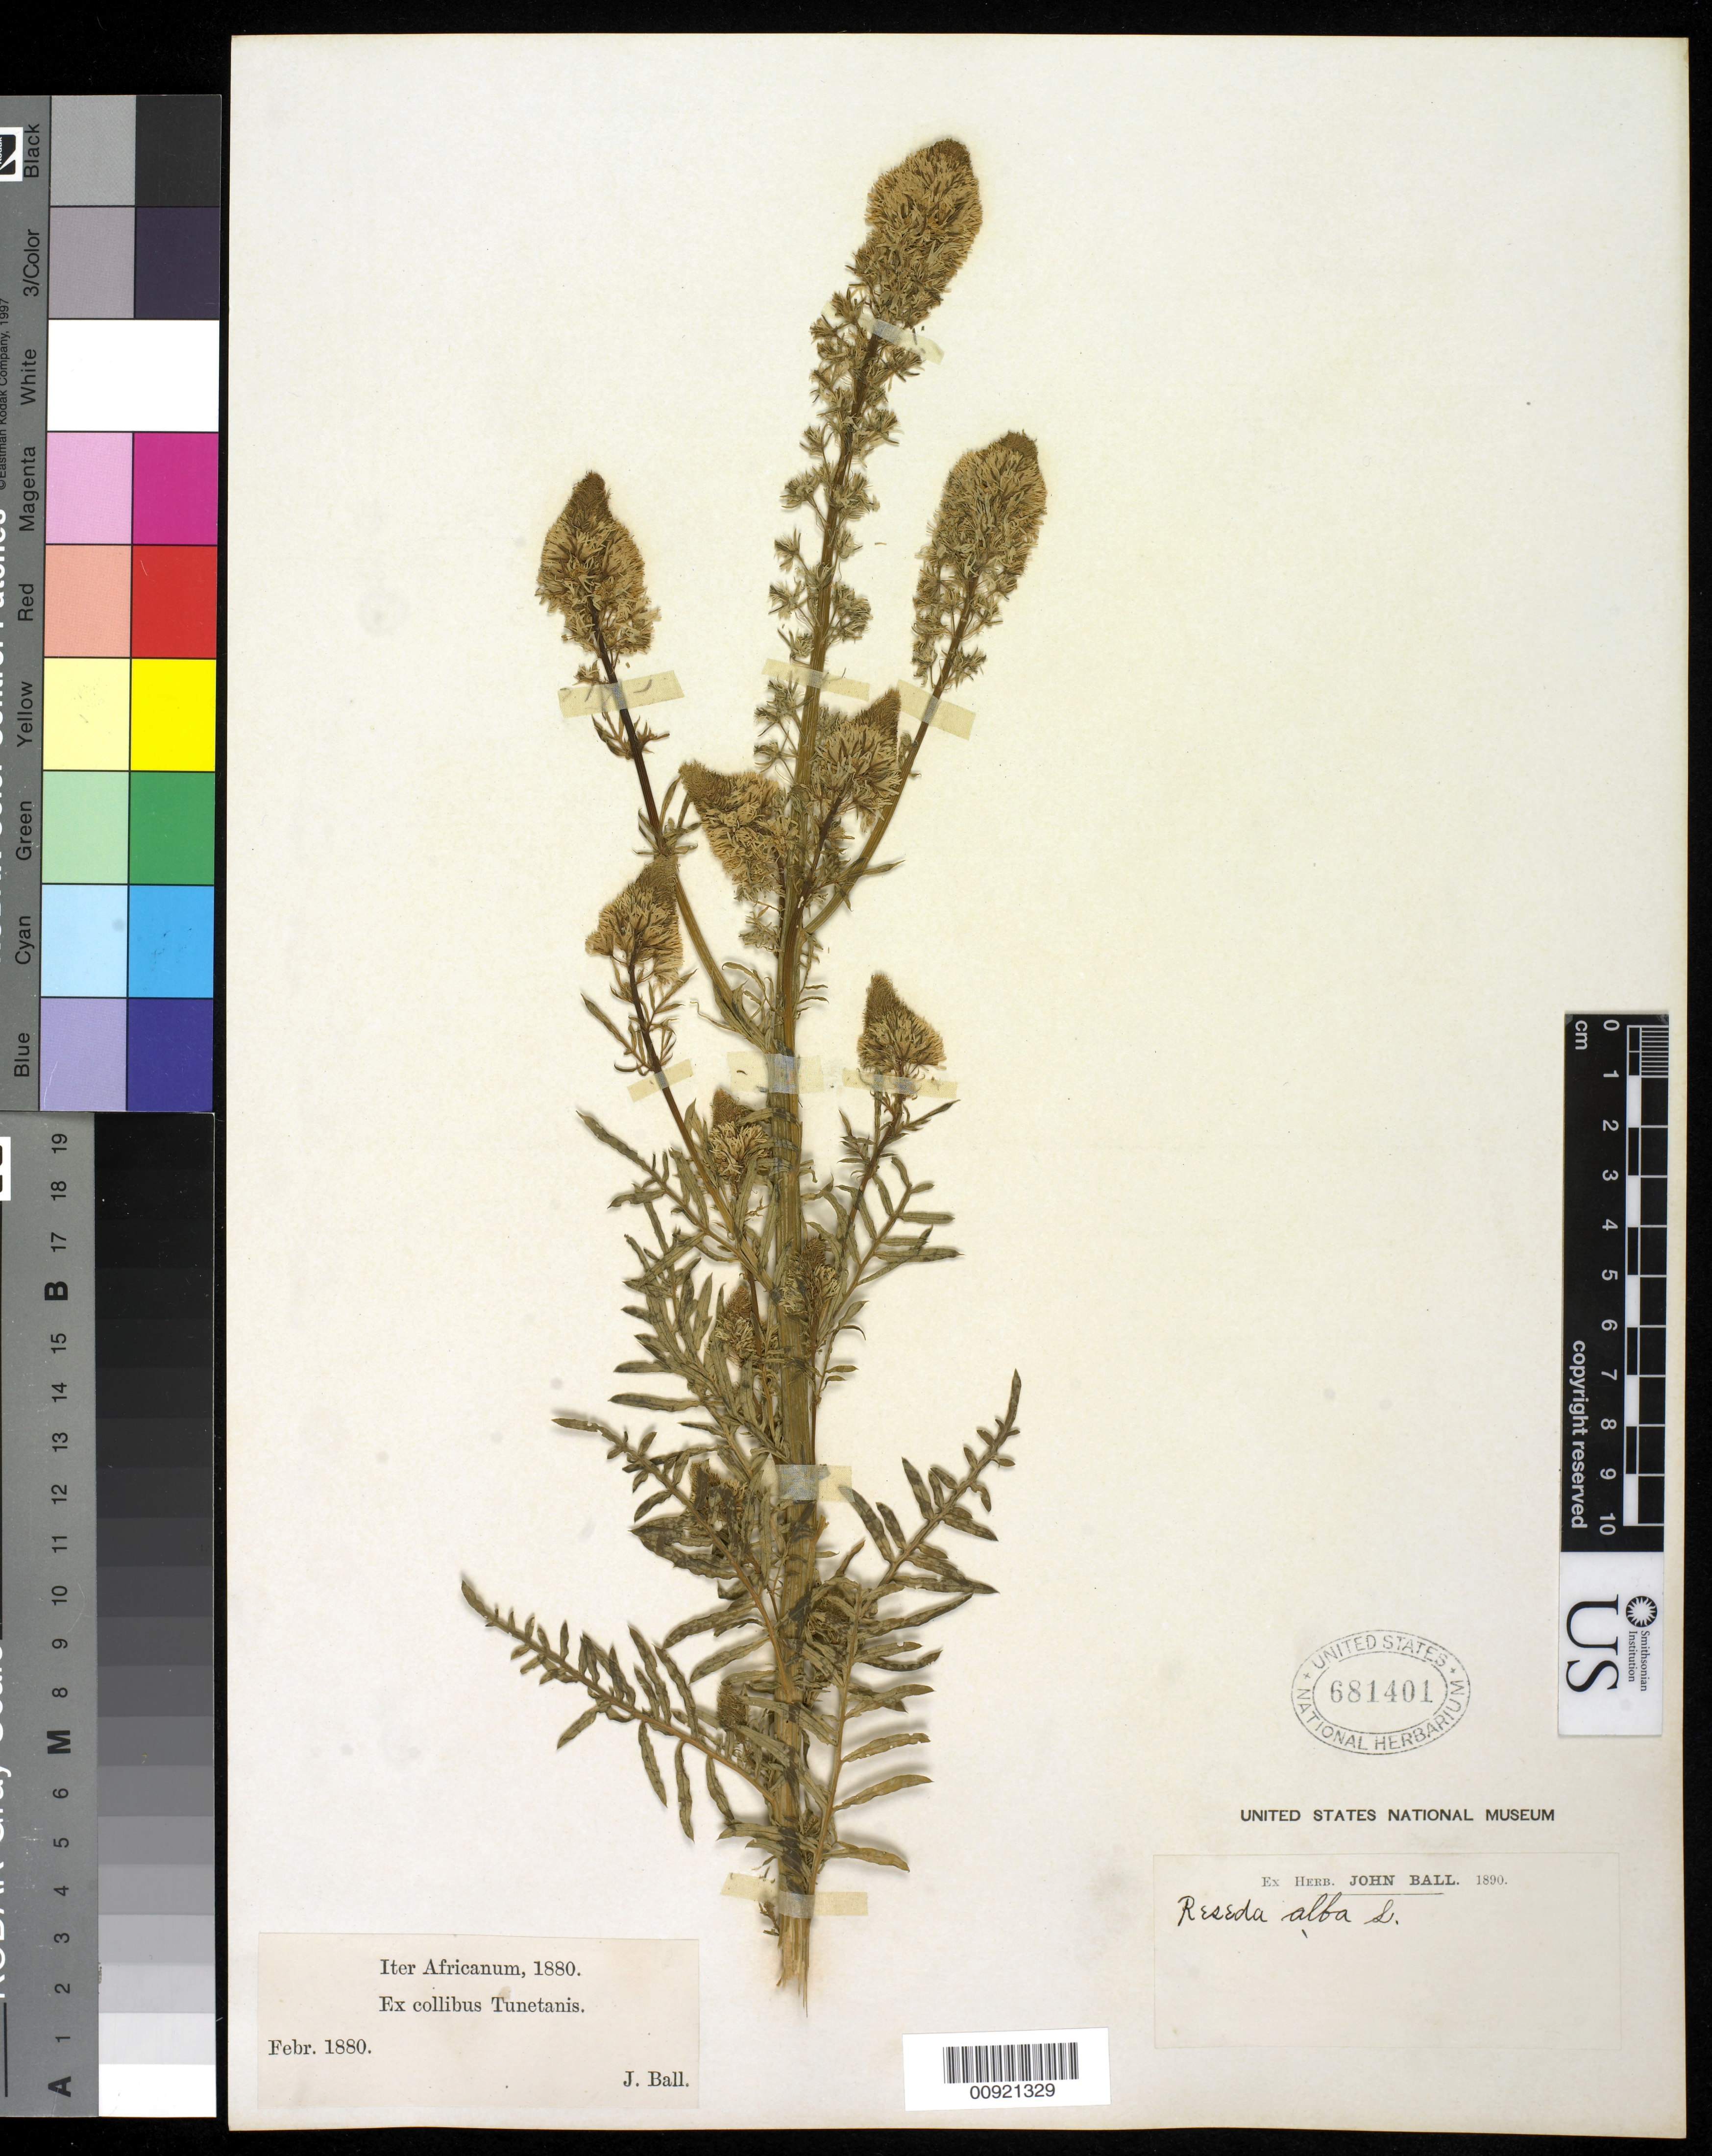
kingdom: Plantae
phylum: Tracheophyta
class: Magnoliopsida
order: Brassicales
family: Resedaceae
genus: Reseda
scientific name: Reseda alba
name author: L.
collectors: J. Ball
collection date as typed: Feb 1880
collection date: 1880-02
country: Tunisia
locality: Ex collibus Tunetanis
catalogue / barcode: US 681401